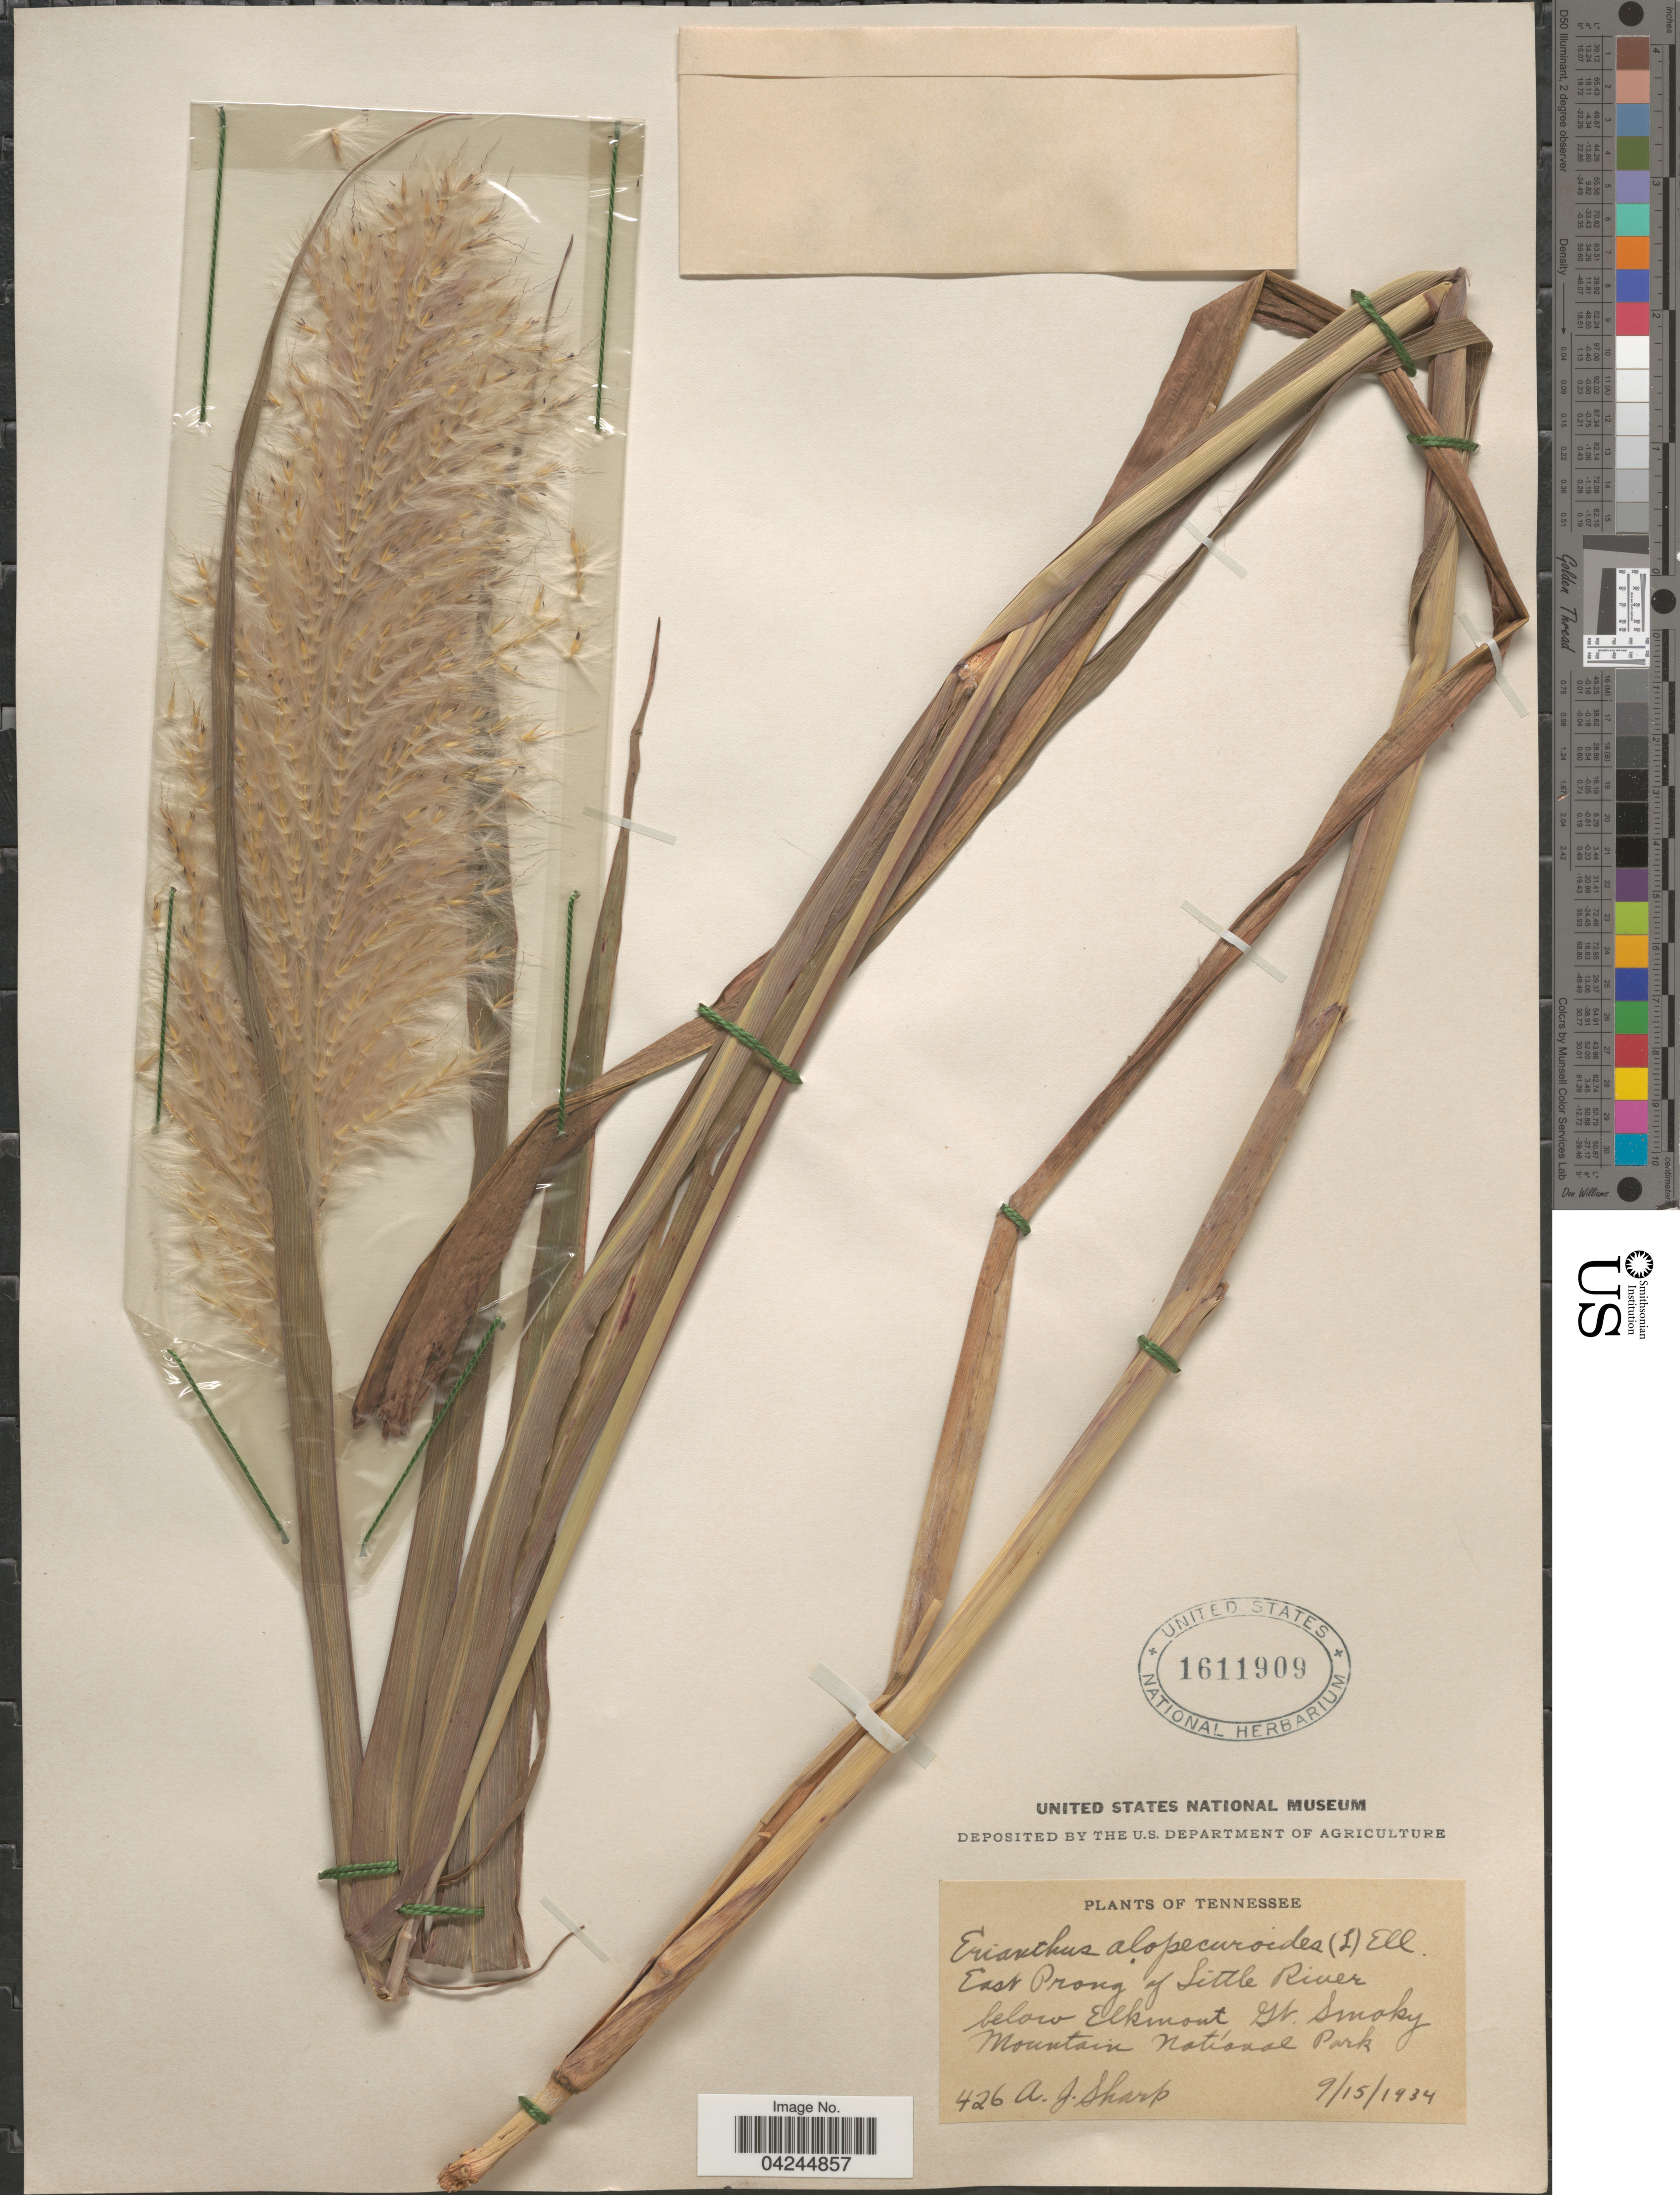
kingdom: Plantae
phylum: Tracheophyta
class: Liliopsida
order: Poales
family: Poaceae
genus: Erianthus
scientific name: Erianthus alopecuroides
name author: Elliott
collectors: A. J. Sharp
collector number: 426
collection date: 1934-09-15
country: United States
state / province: Tennessee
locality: East Prong of Little River below Elkmont Gt. Smoky Mountain National Park.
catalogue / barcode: US 1611909